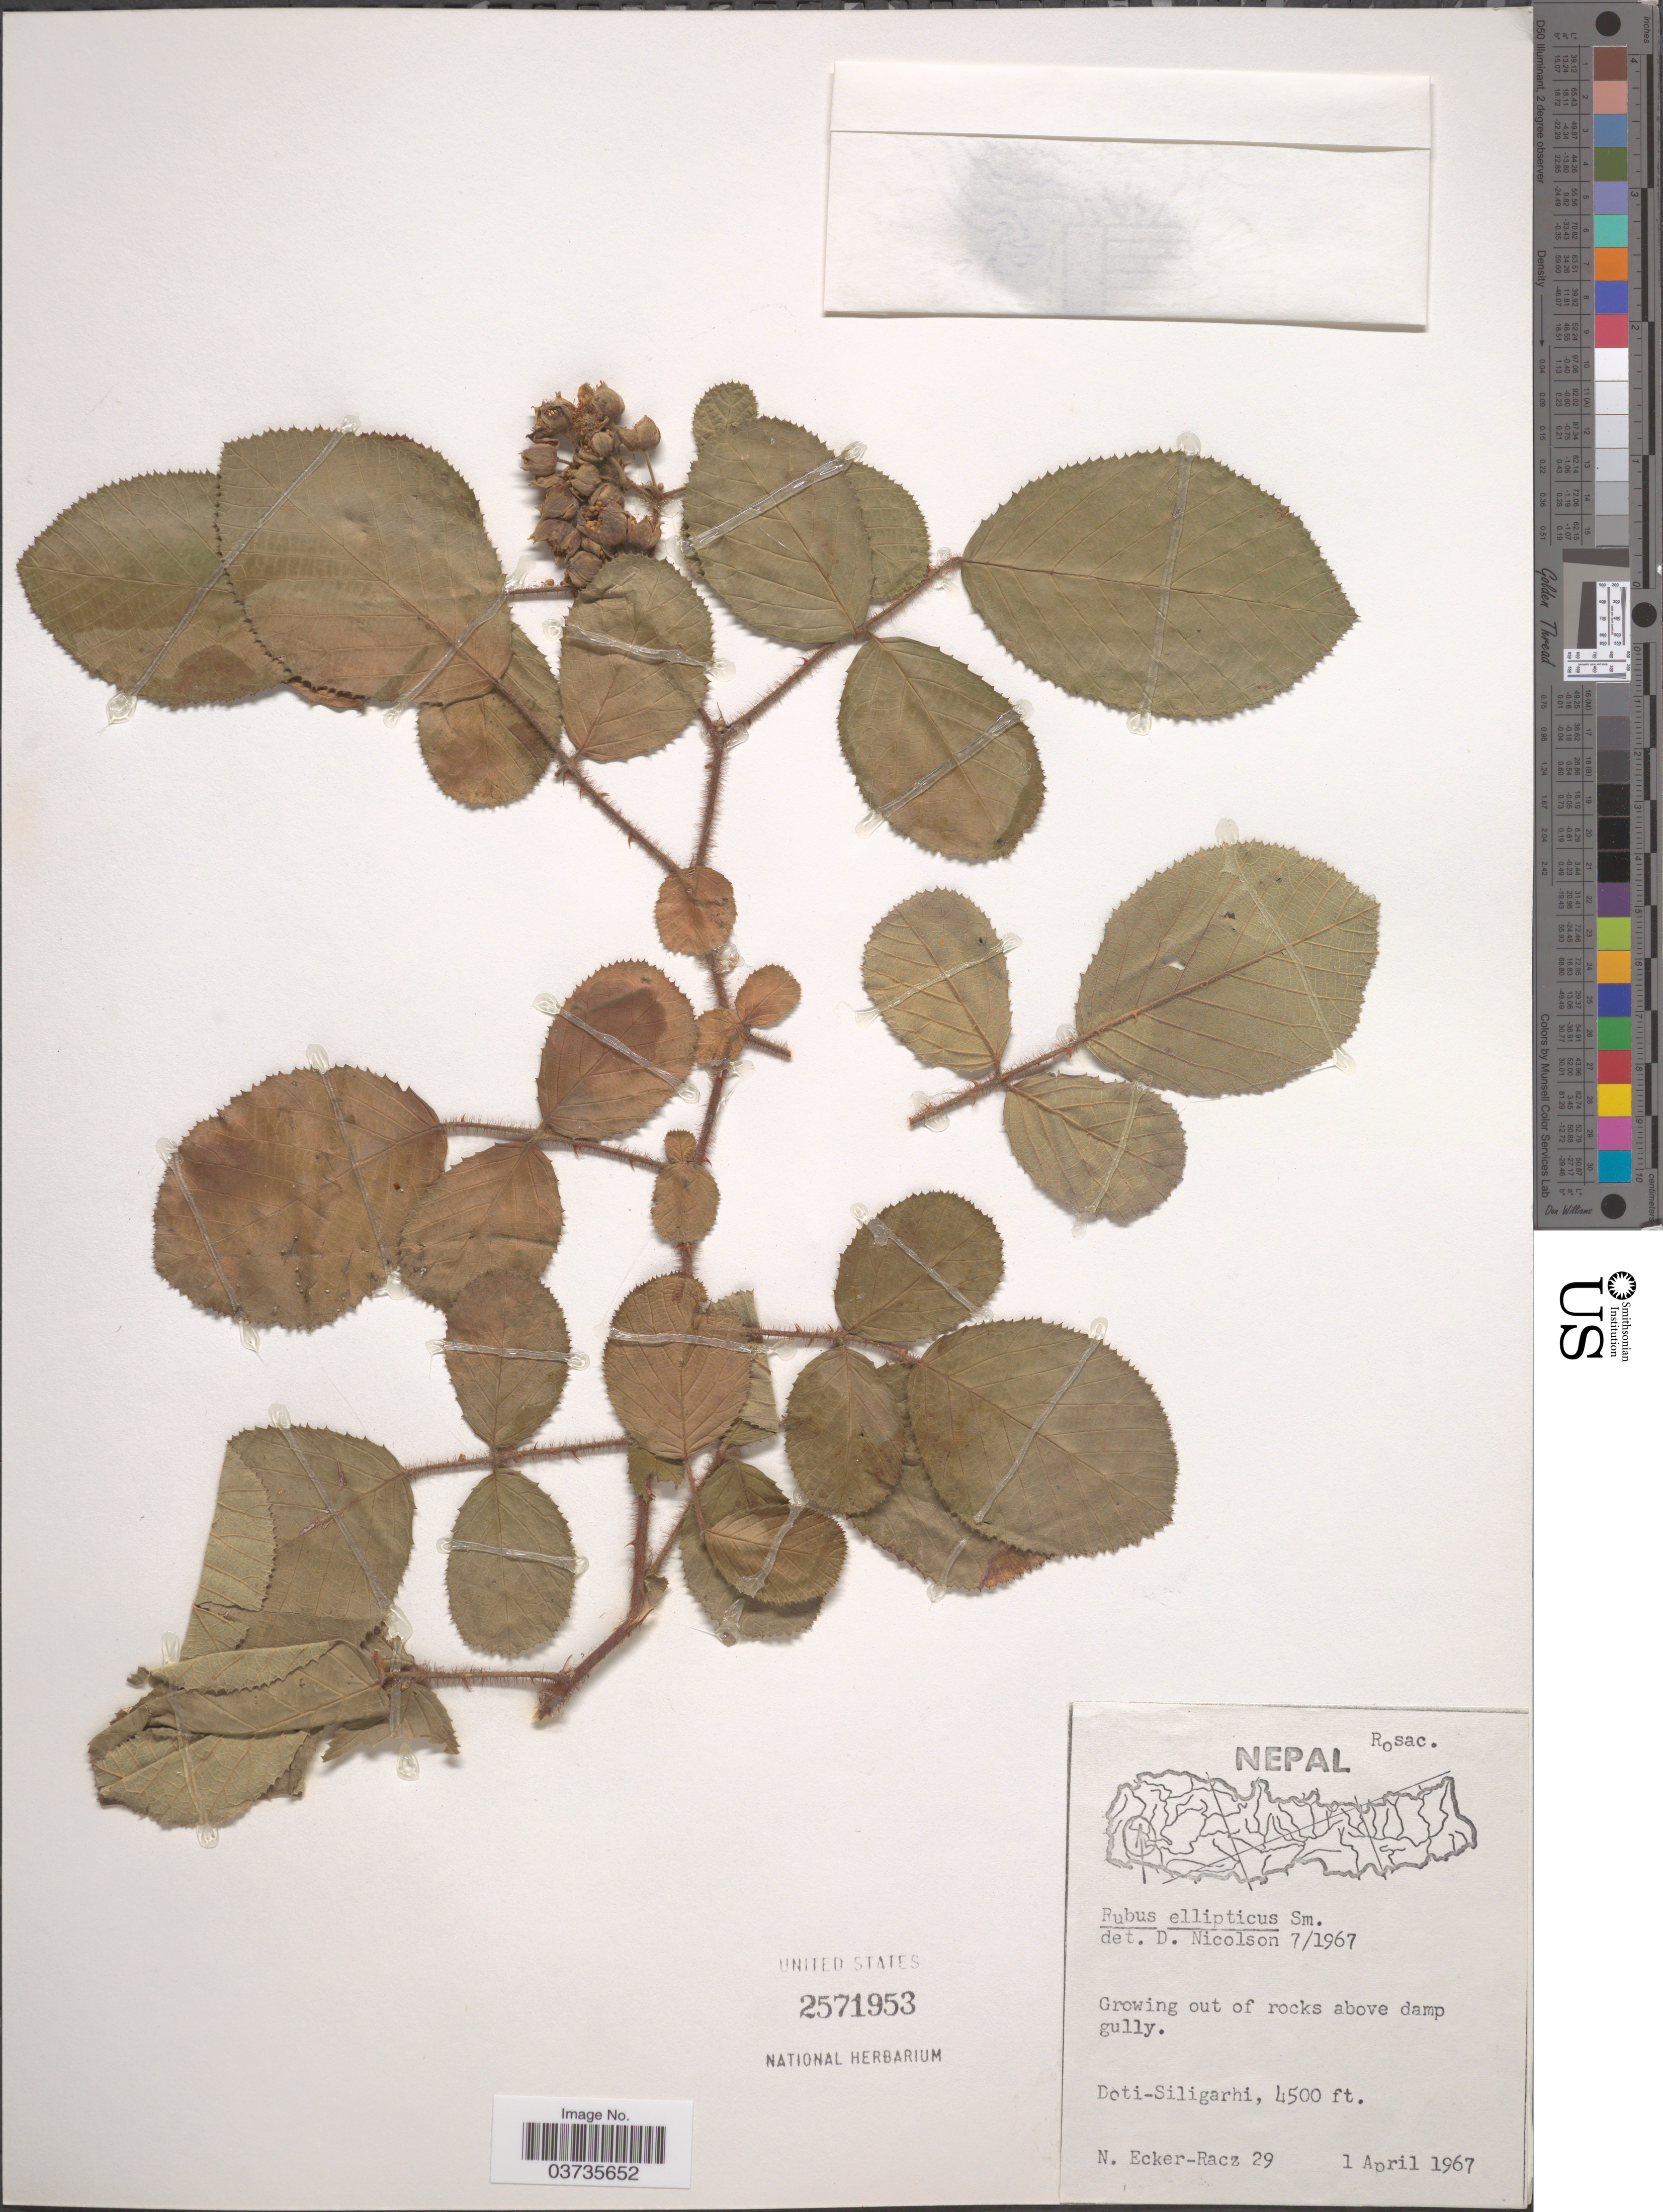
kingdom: Plantae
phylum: Tracheophyta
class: Magnoliopsida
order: Rosales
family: Rosaceae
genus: Rubus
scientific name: Rubus ellipticus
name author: Sm.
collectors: N. Ecker-Racz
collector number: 29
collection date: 1967-04-01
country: Nepal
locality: Doti-Siligarhi.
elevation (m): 1372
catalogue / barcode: US 2571953